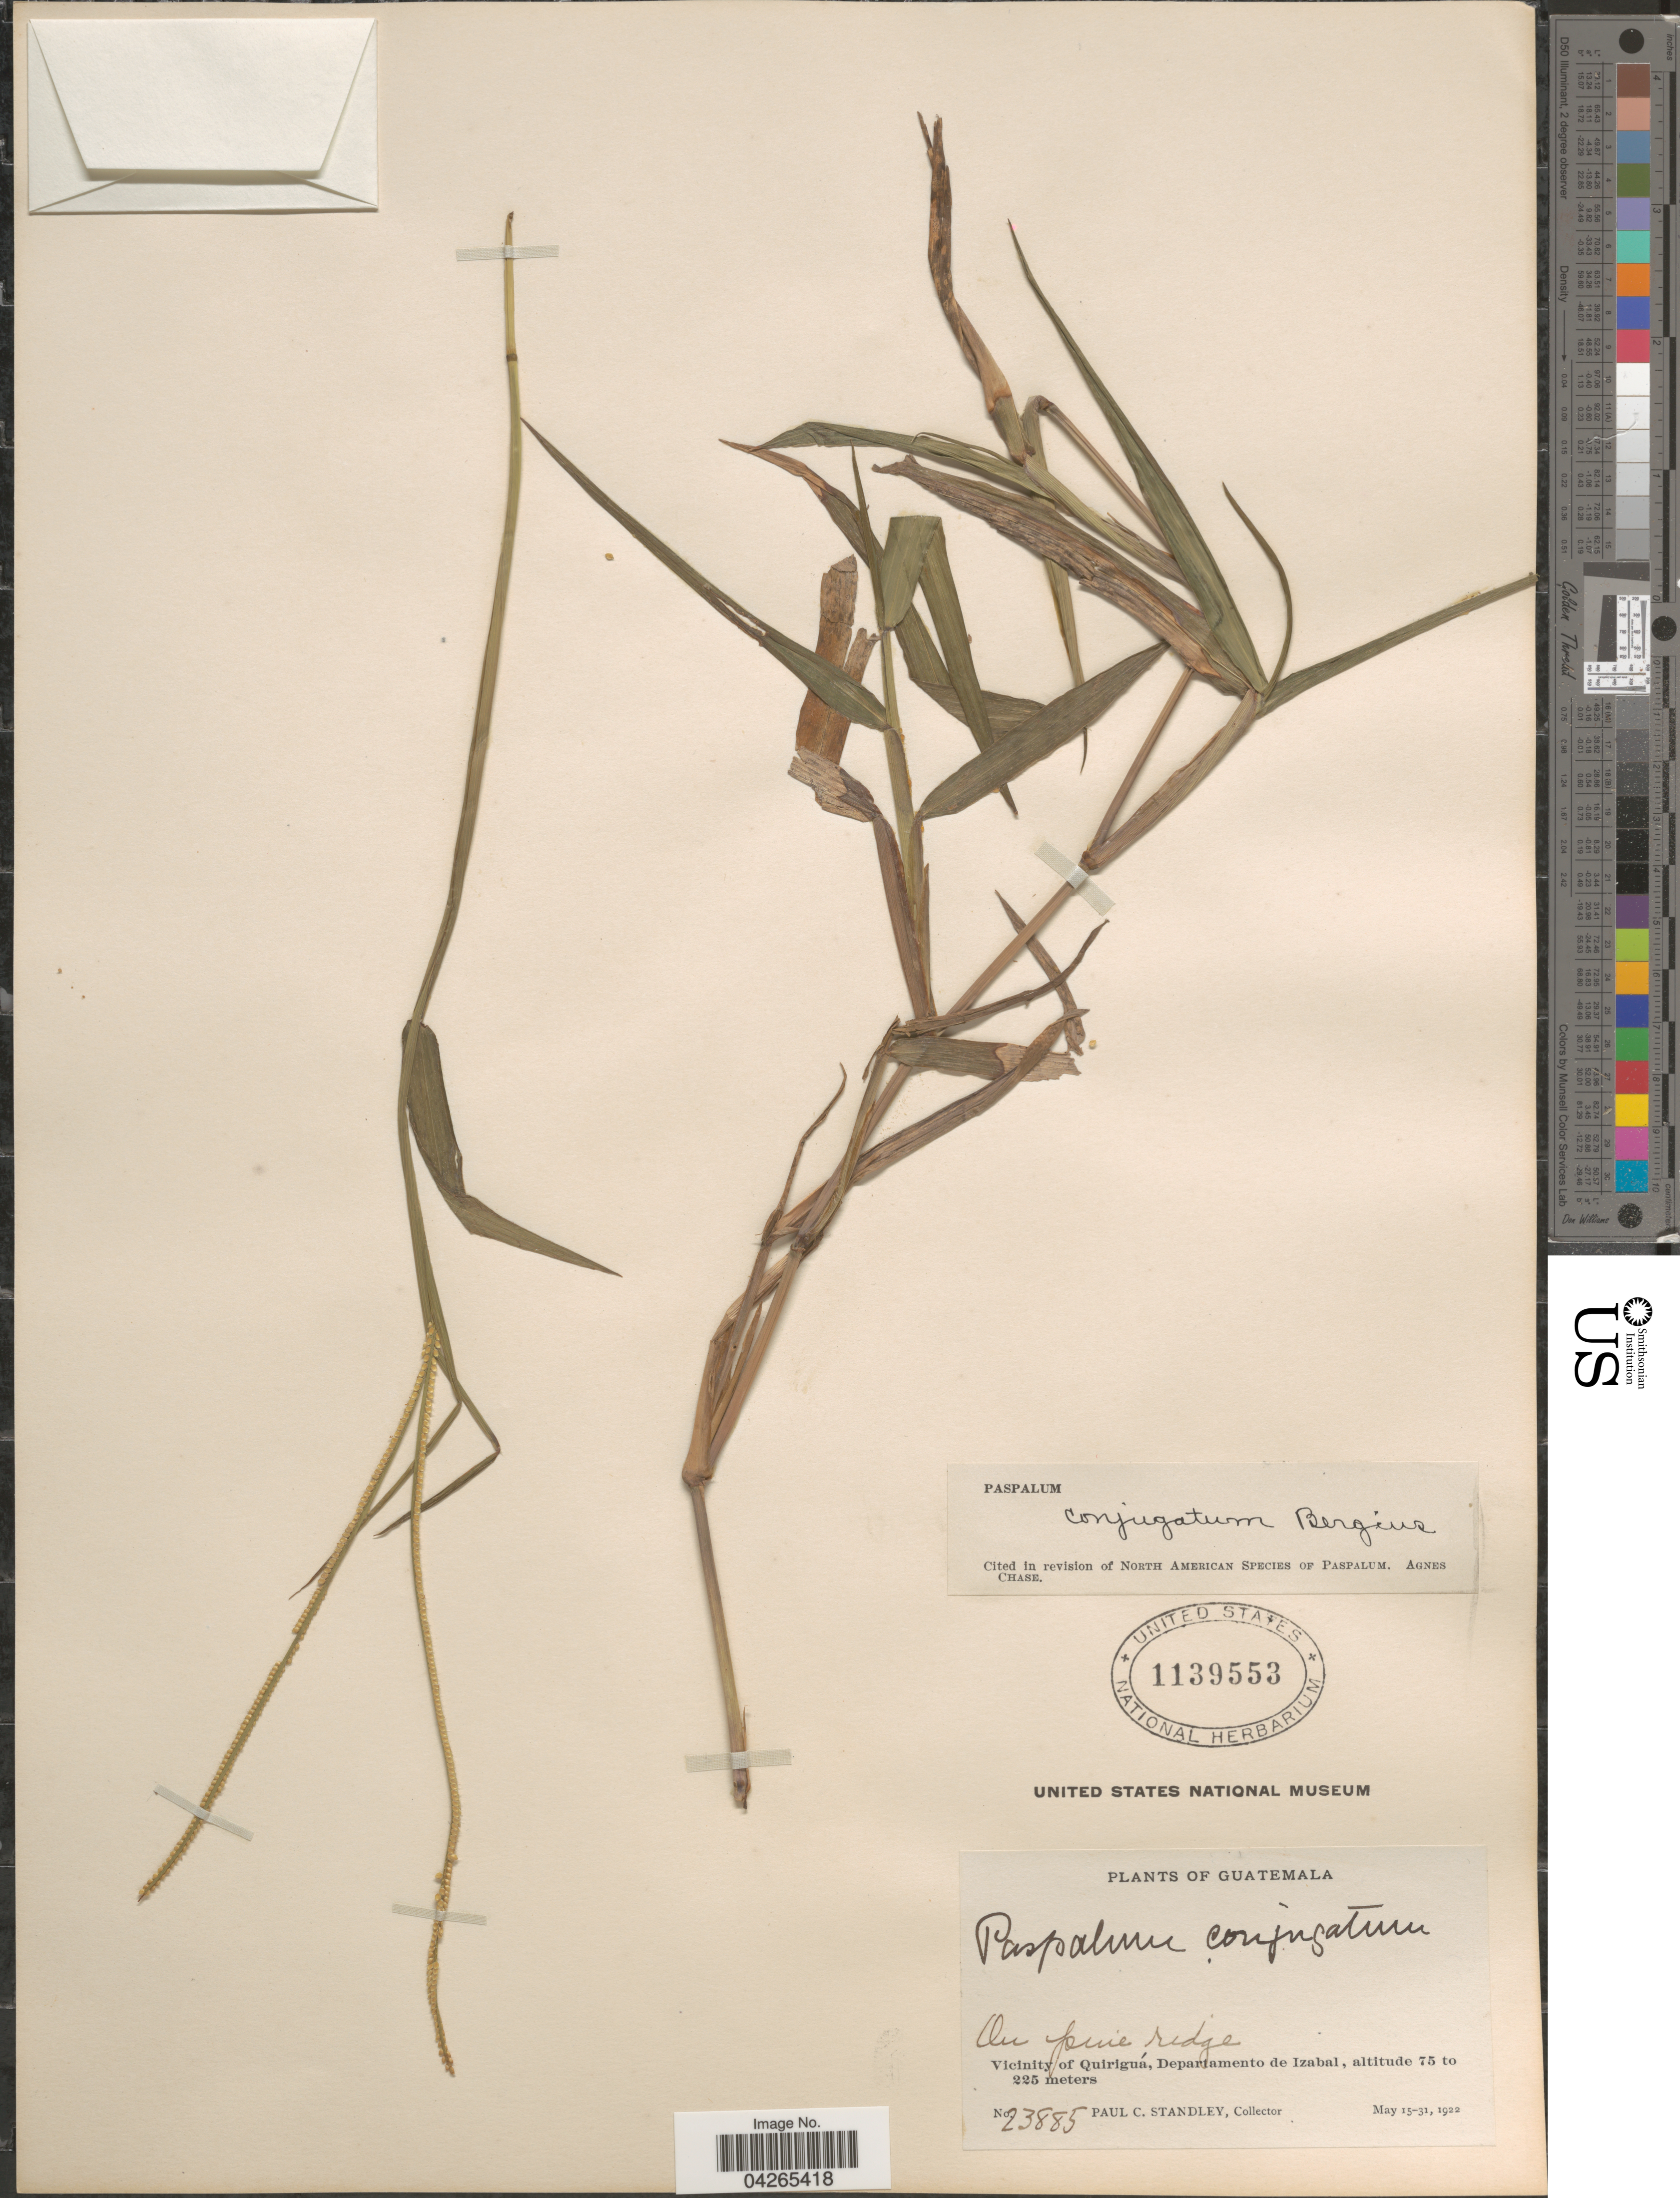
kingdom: Plantae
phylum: Tracheophyta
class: Liliopsida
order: Poales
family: Poaceae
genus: Paspalum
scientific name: Paspalum conjugatum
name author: P.J. Bergius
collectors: P. C. Standley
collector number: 23885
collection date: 1922-05-15/1922-05-31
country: Guatemala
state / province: Izabal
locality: Vicinity of Quiriguá, Departamento de Izabal.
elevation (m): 75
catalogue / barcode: US 1139553